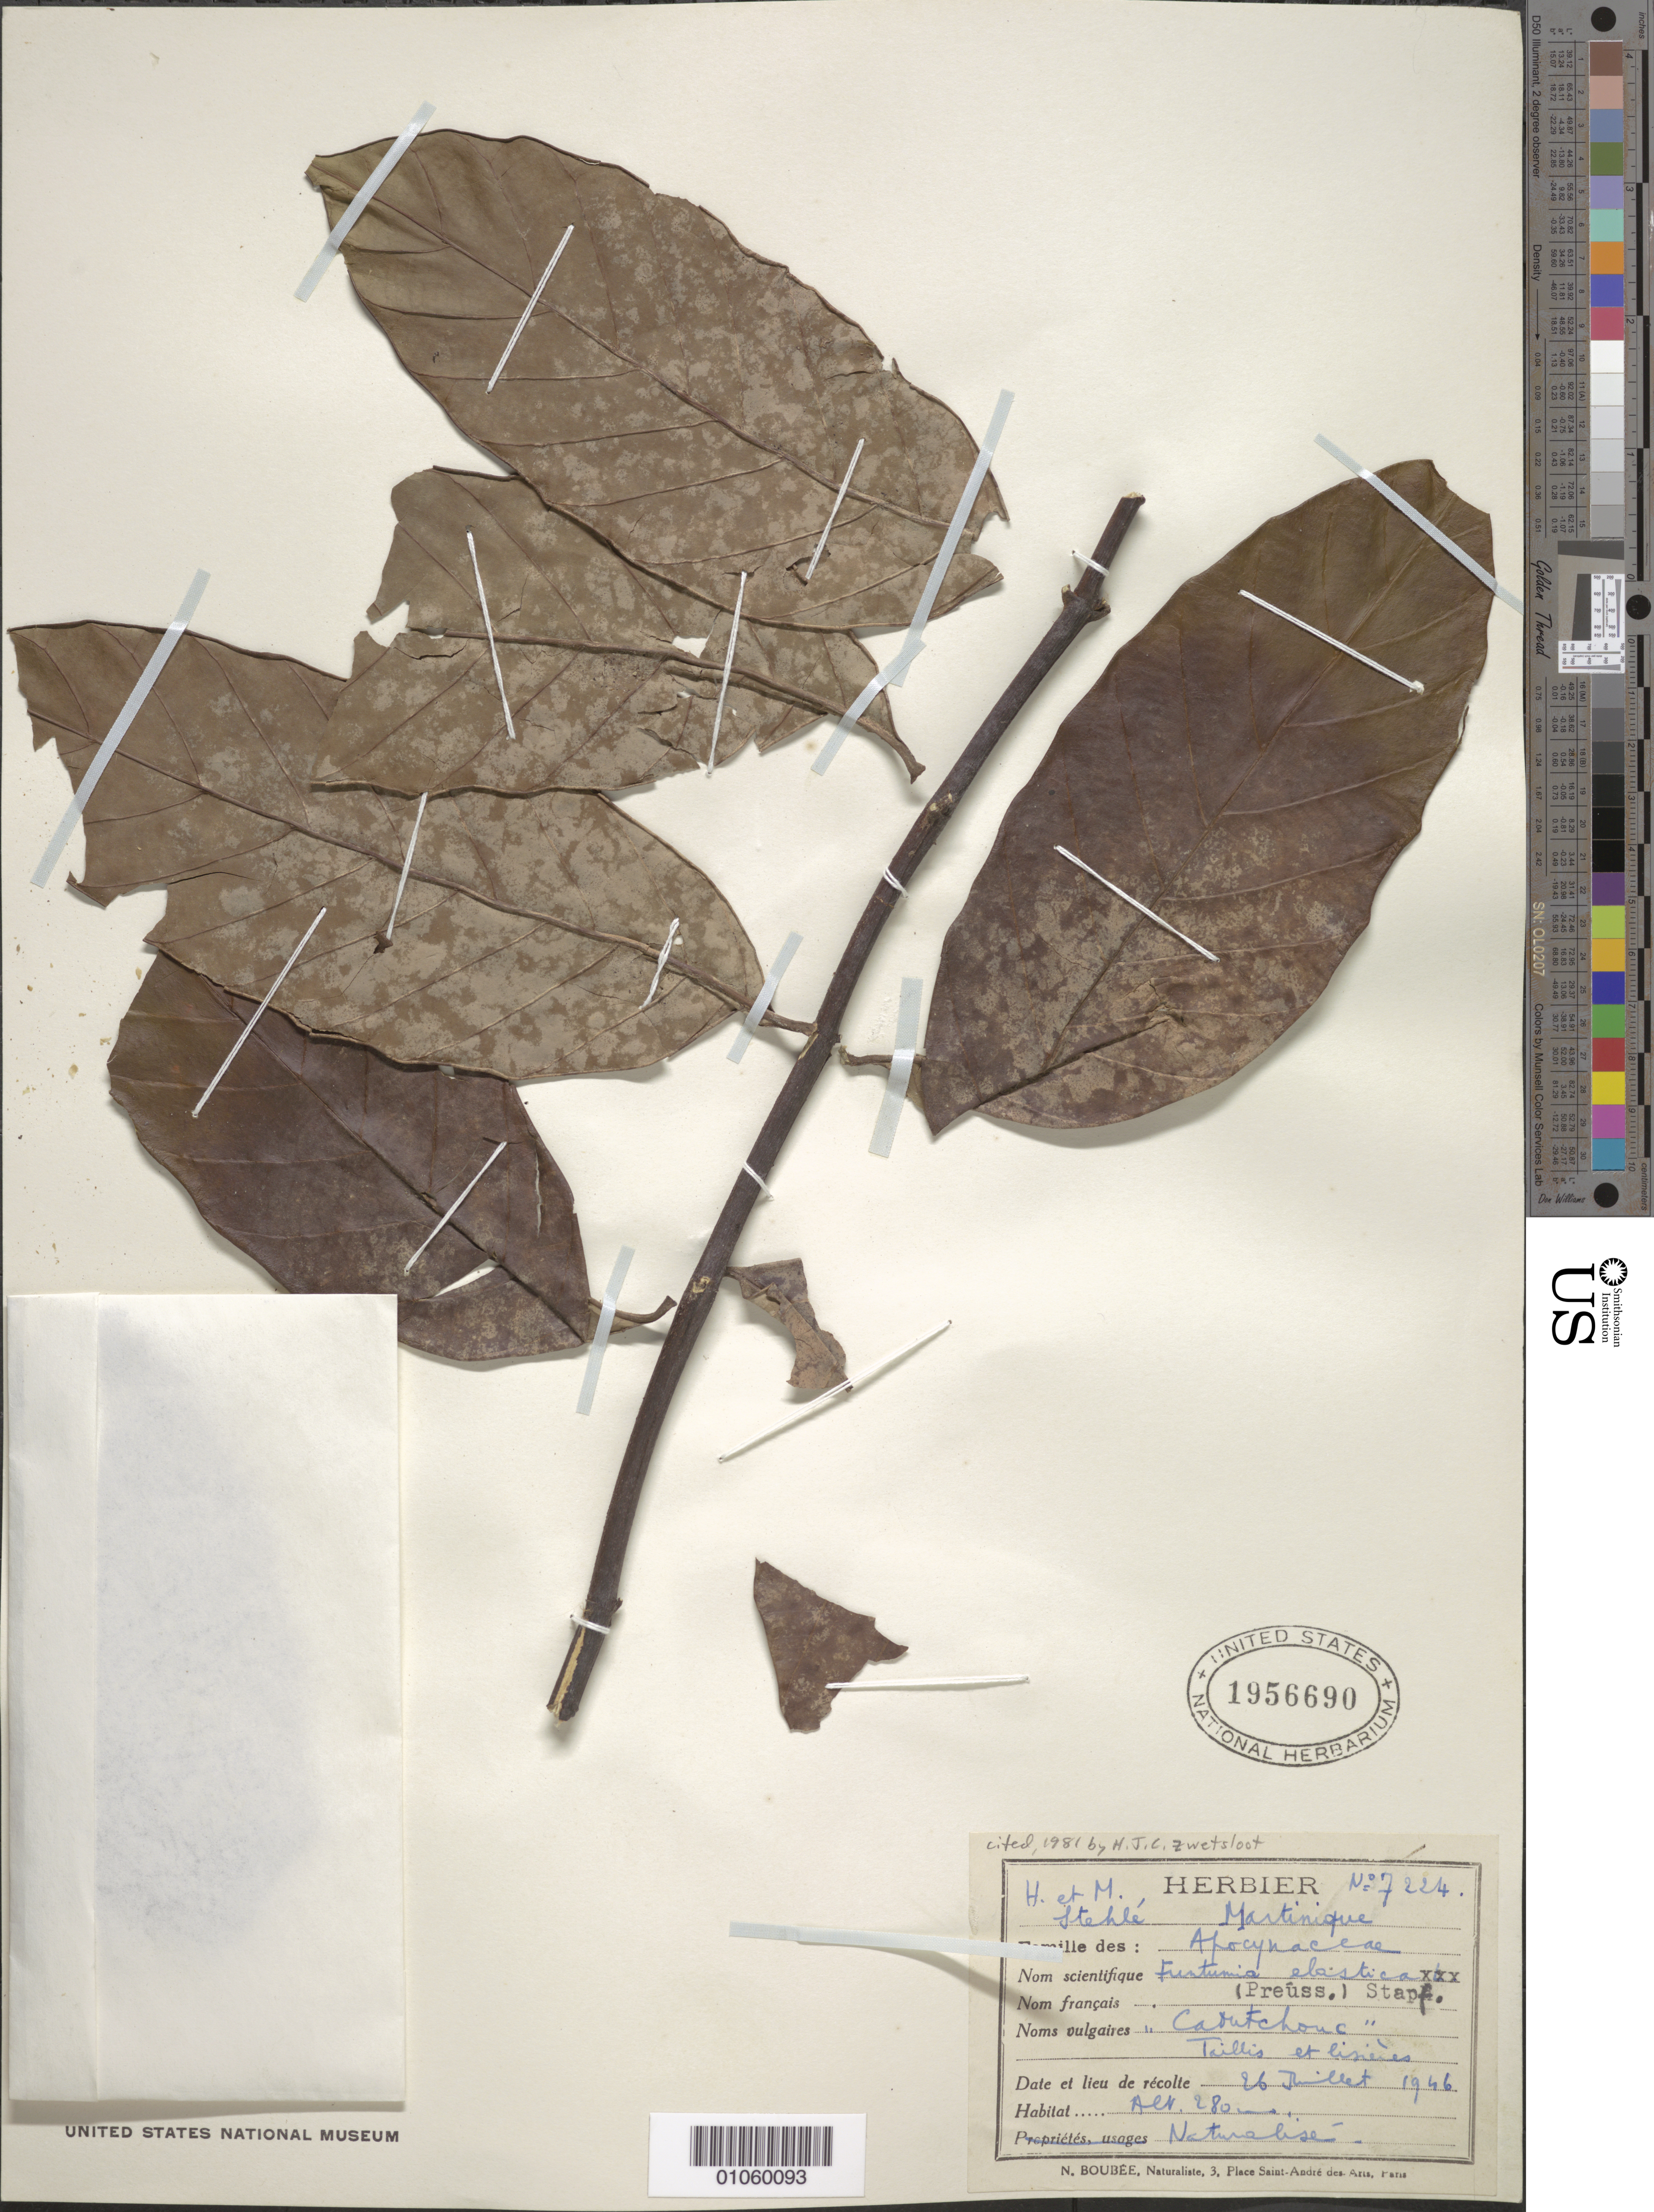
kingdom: Plantae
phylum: Tracheophyta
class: Magnoliopsida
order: Gentianales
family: Apocynaceae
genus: Funtumia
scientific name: Funtumia elastica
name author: Stapf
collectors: H. Stehlé & M. Stehlé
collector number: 7224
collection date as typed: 26 Jul 1946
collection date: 1946-07-26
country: Trinidad and Tobago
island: Trinidad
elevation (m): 280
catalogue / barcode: US 1956690